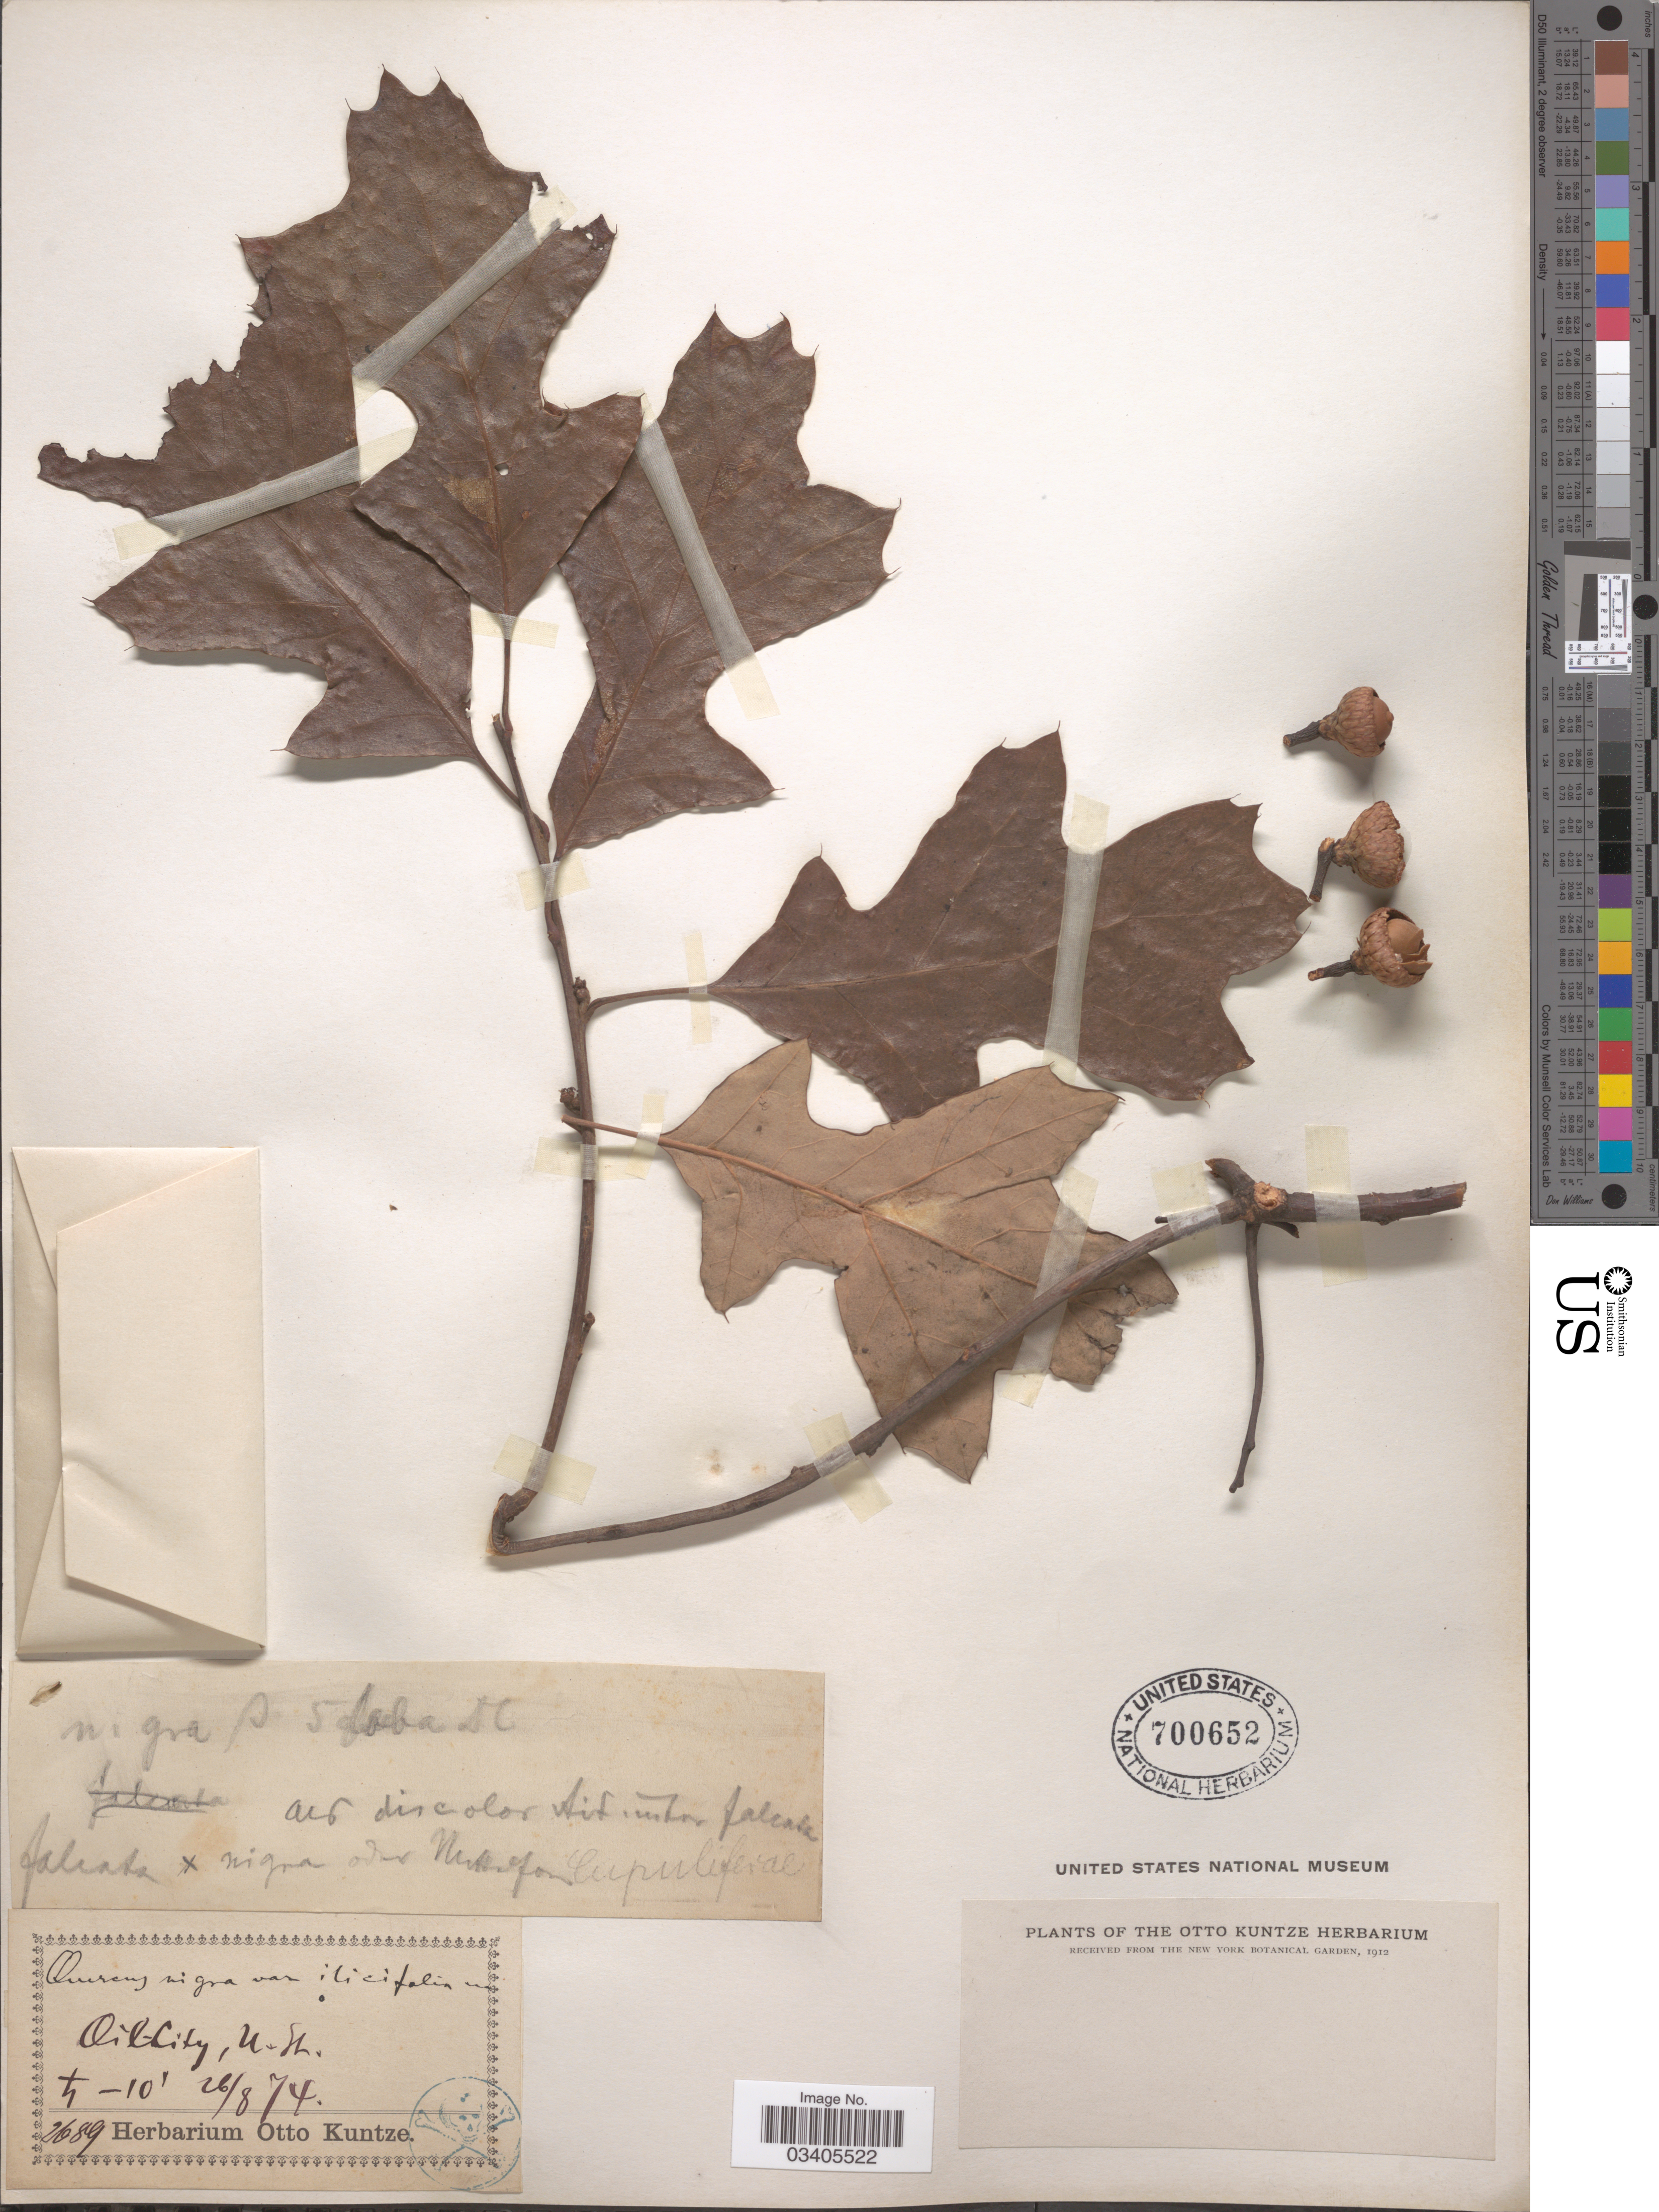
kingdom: Plantae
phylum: Tracheophyta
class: Magnoliopsida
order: Fagales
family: Fagaceae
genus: Quercus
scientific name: Quercus ilicifolia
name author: Wangenh.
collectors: C.E.O. Kuntze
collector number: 2689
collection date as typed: Transcribed d/m/y: 26/8/74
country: United States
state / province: New Mexico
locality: Oil City.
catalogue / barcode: US 700652